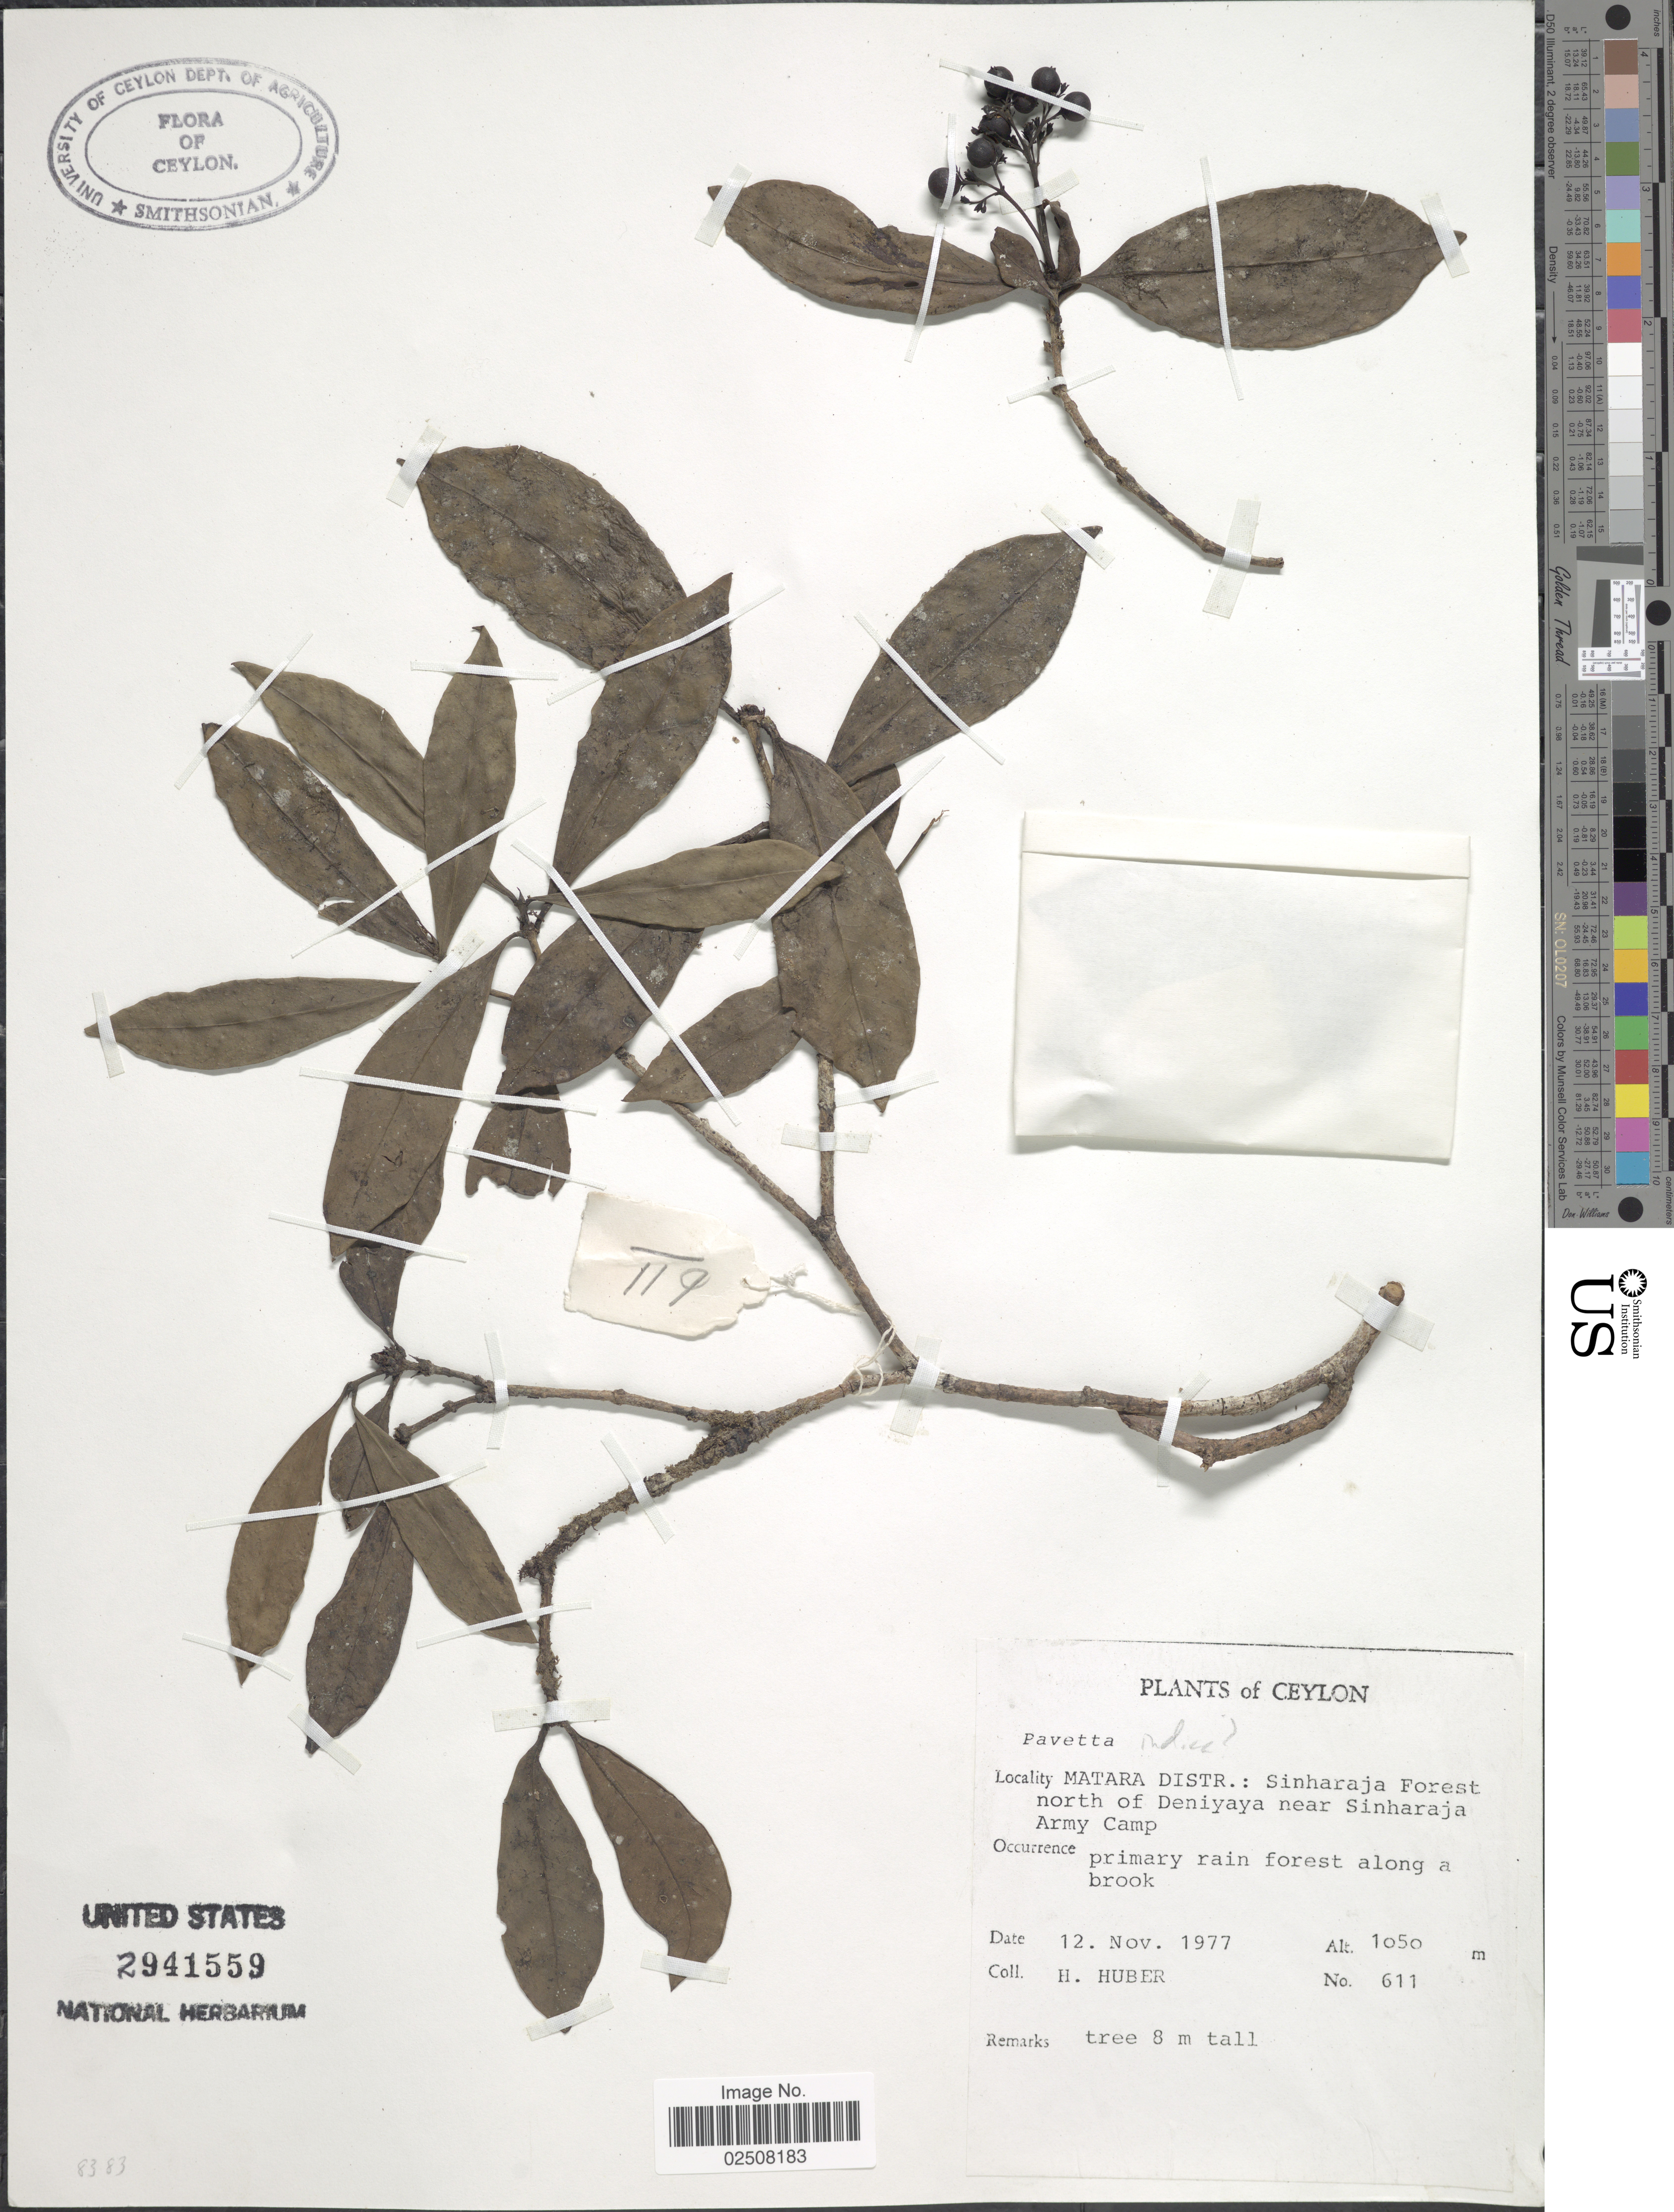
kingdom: Plantae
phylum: Tracheophyta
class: Magnoliopsida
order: Gentianales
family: Rubiaceae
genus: Pavetta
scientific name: Pavetta indica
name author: L.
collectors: H. Huber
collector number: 611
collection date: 1977-11-12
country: Sri Lanka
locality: Ceylon, Matara Distr: Sinharaja Forest north of Deniyaya near Sinharaja Army Camp, primary rain forest along a brook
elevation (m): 1050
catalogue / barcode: US 2941559